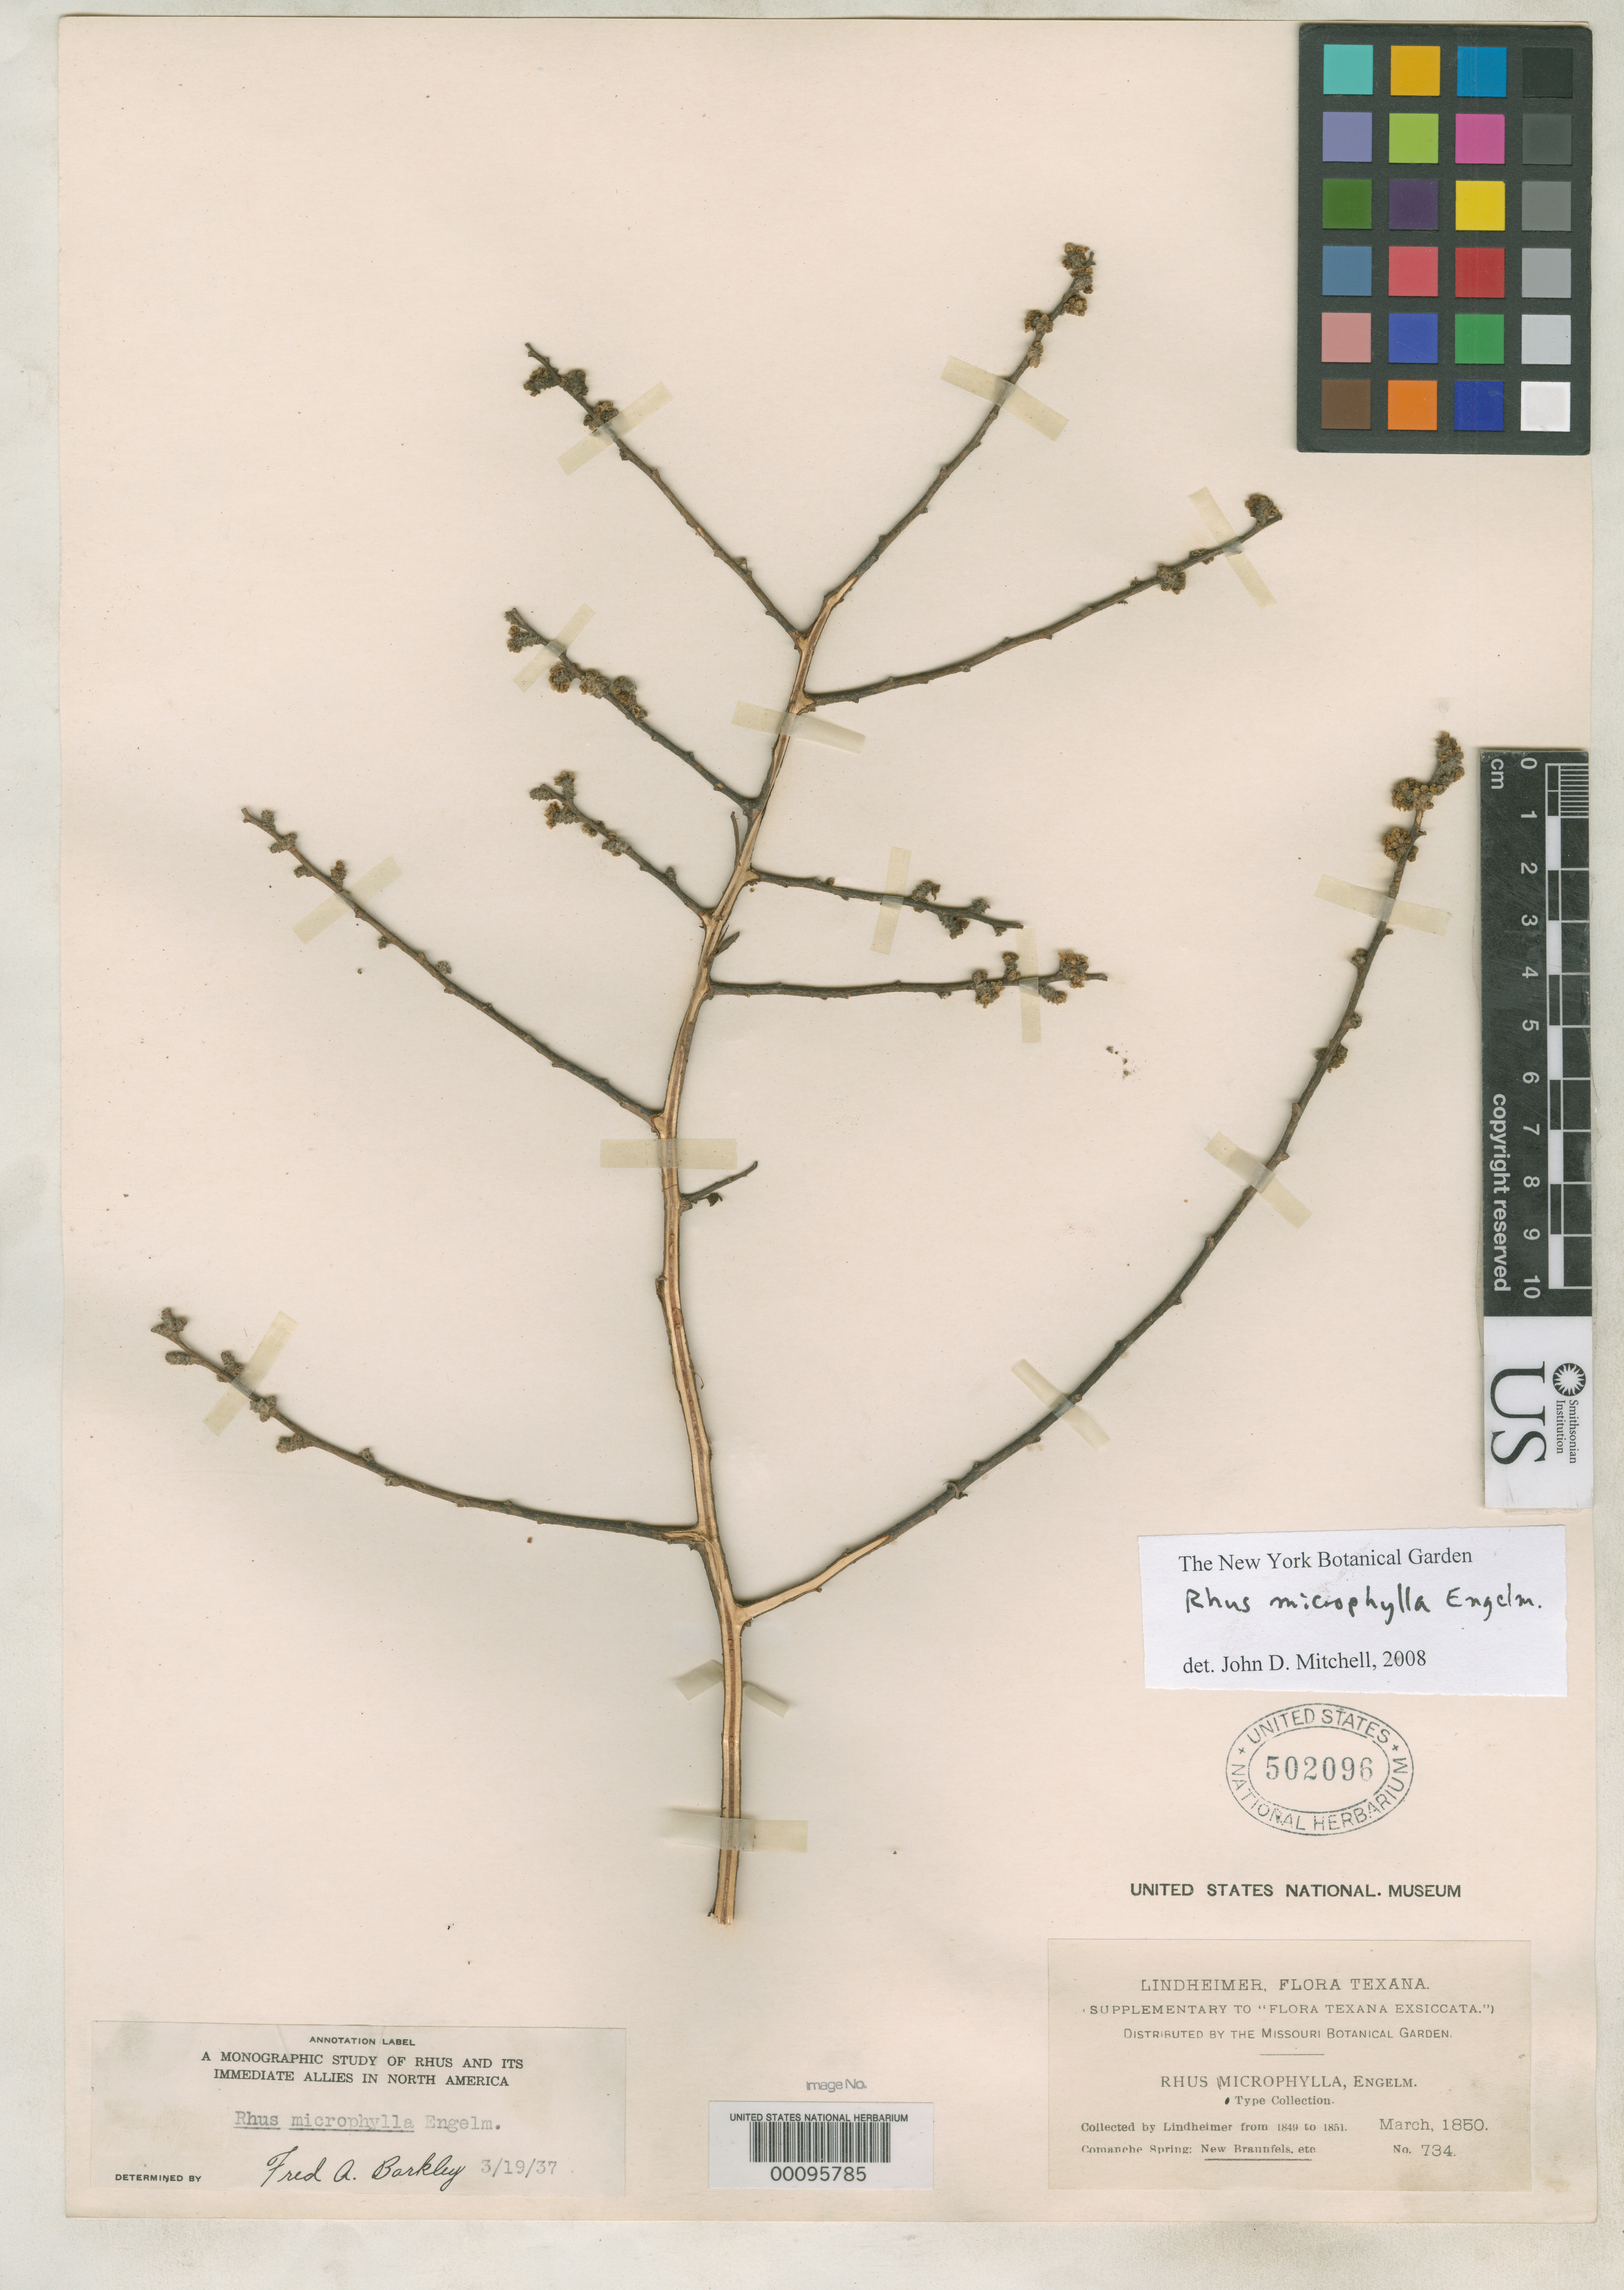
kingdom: Plantae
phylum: Tracheophyta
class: Magnoliopsida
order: Sapindales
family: Anacardiaceae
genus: Rhus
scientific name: Rhus microphylla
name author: Engelm.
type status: Syntype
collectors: F. J. Lindheimer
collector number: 734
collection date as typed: Mar 1850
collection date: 1850-03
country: United States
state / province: Texas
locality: Between New Braunfels and San Antonio.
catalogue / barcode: US 502096